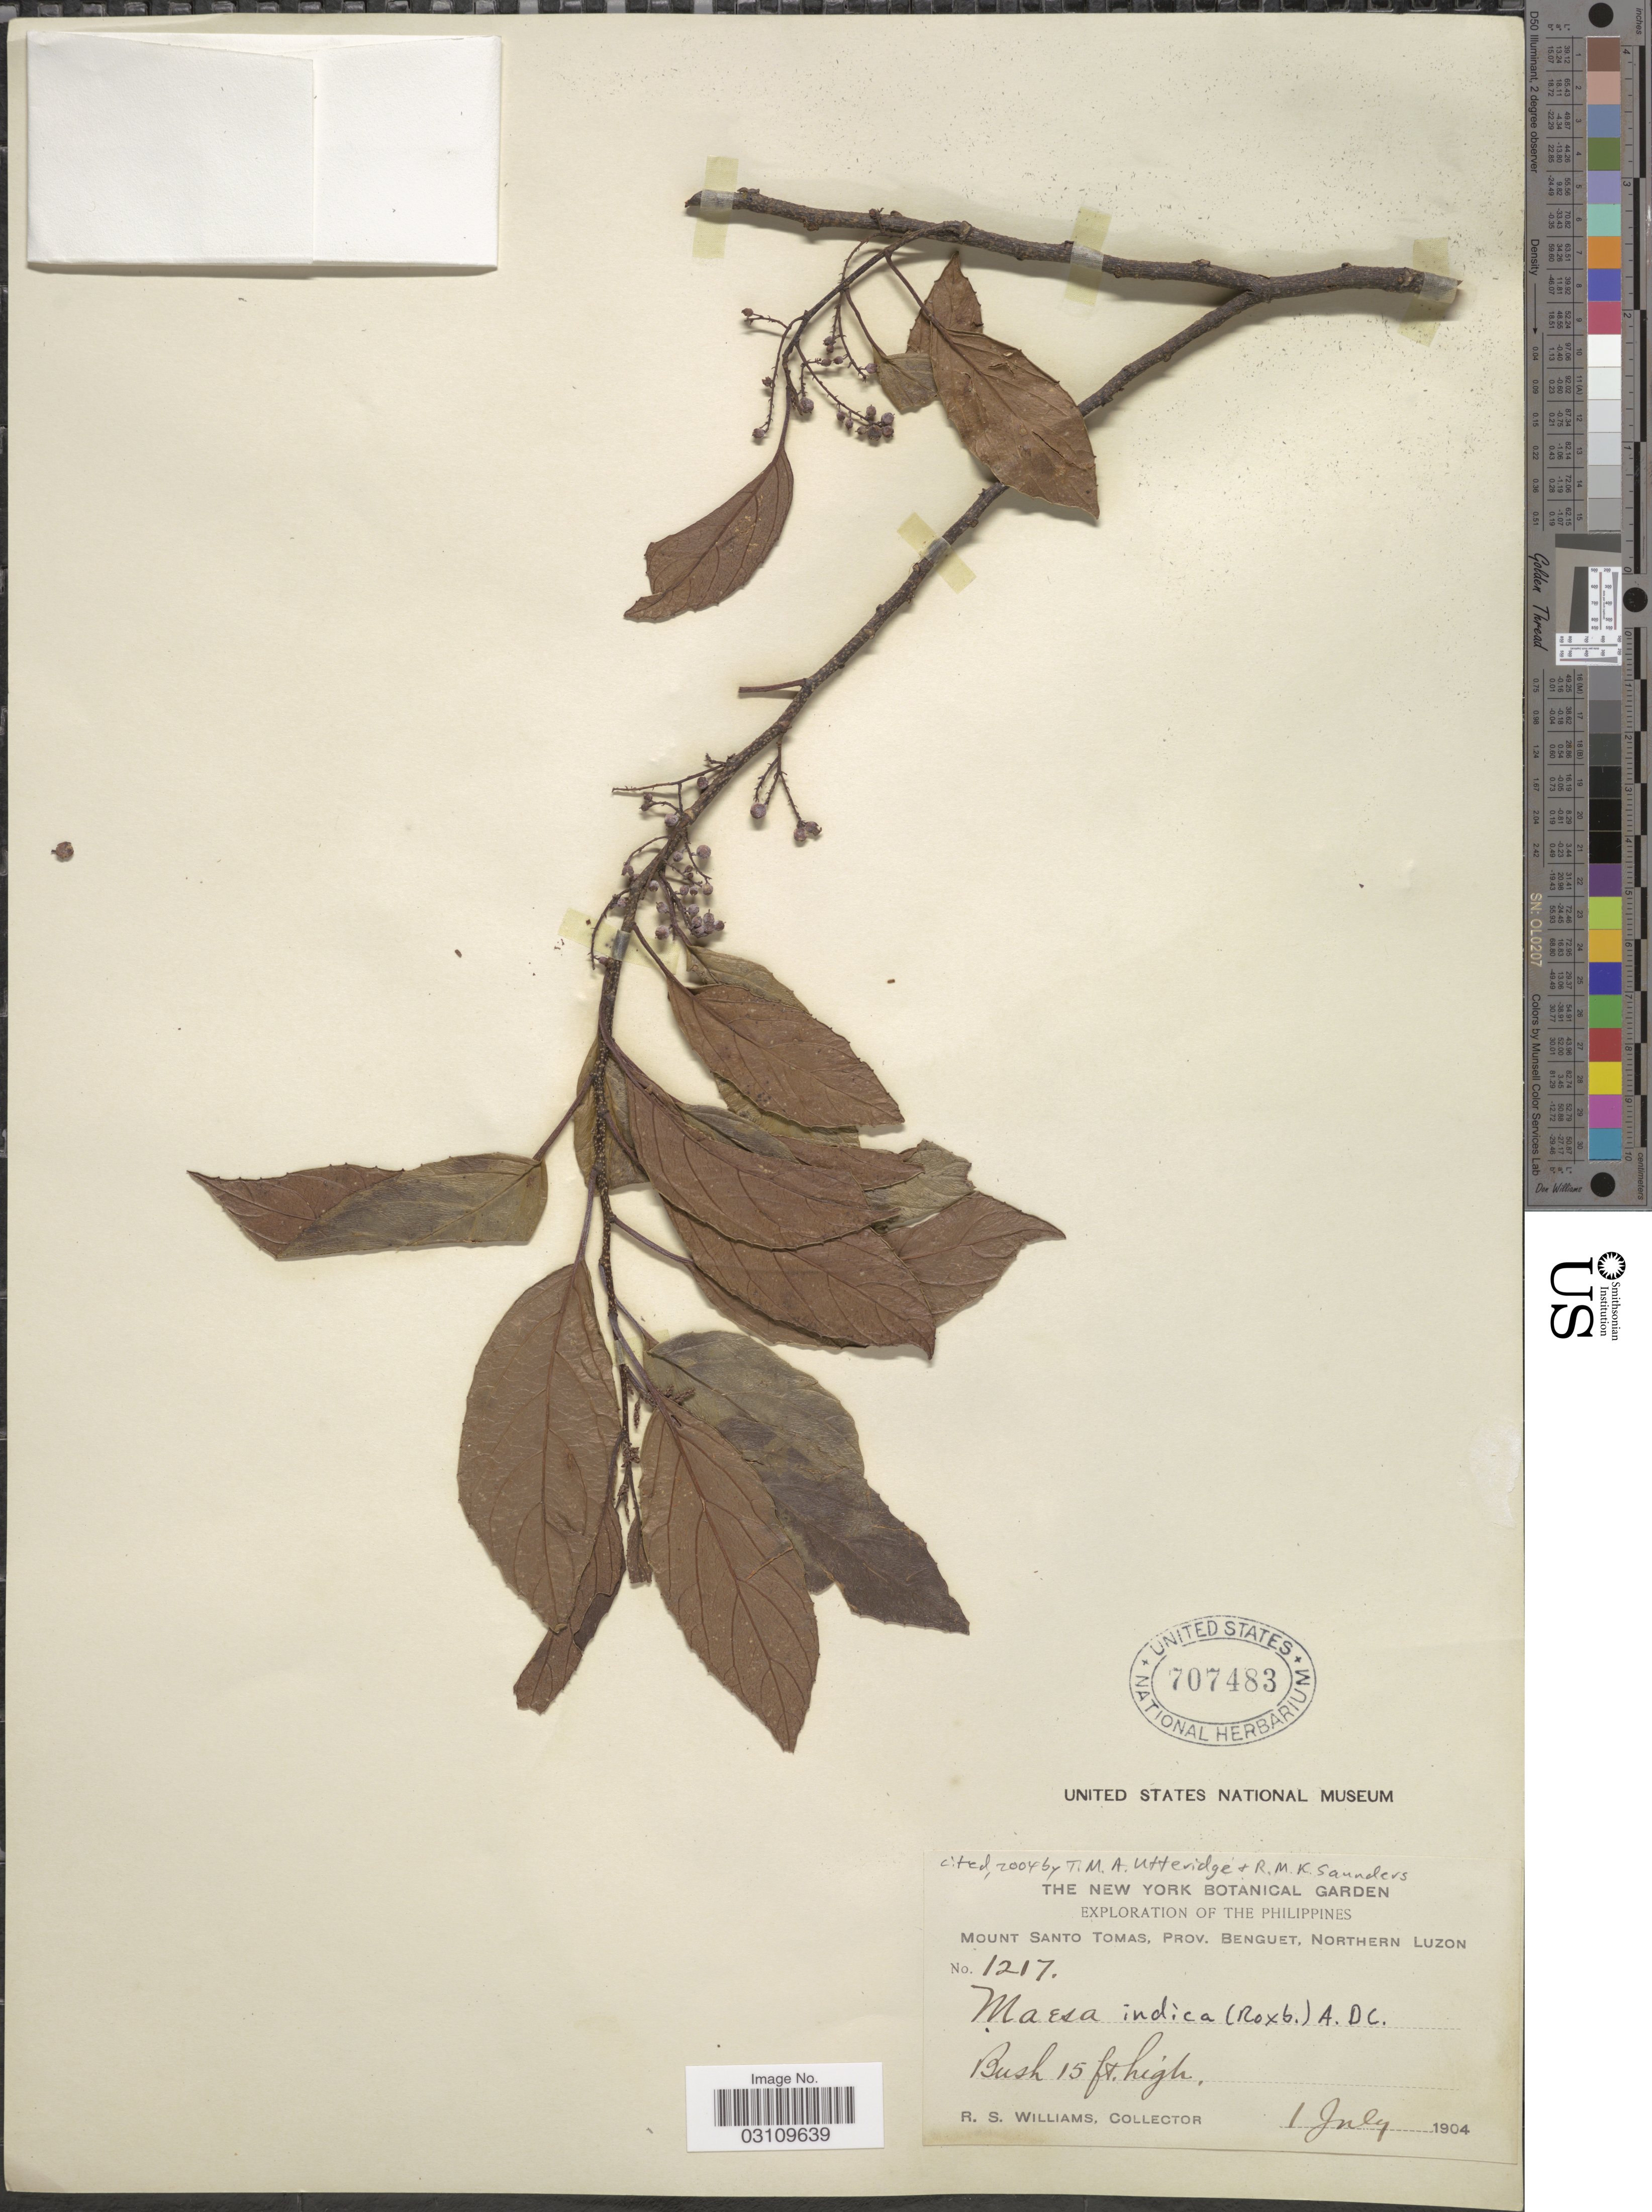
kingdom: Plantae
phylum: Tracheophyta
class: Magnoliopsida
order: Ericales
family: Primulaceae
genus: Maesa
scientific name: Maesa indica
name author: (Roxb.) A. DC.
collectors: R. S. Williams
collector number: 1217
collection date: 1904-07-01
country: Philippines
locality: Mount Santo Tomas, Prov. Benguet, Northern Luzon.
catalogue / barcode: US 707483